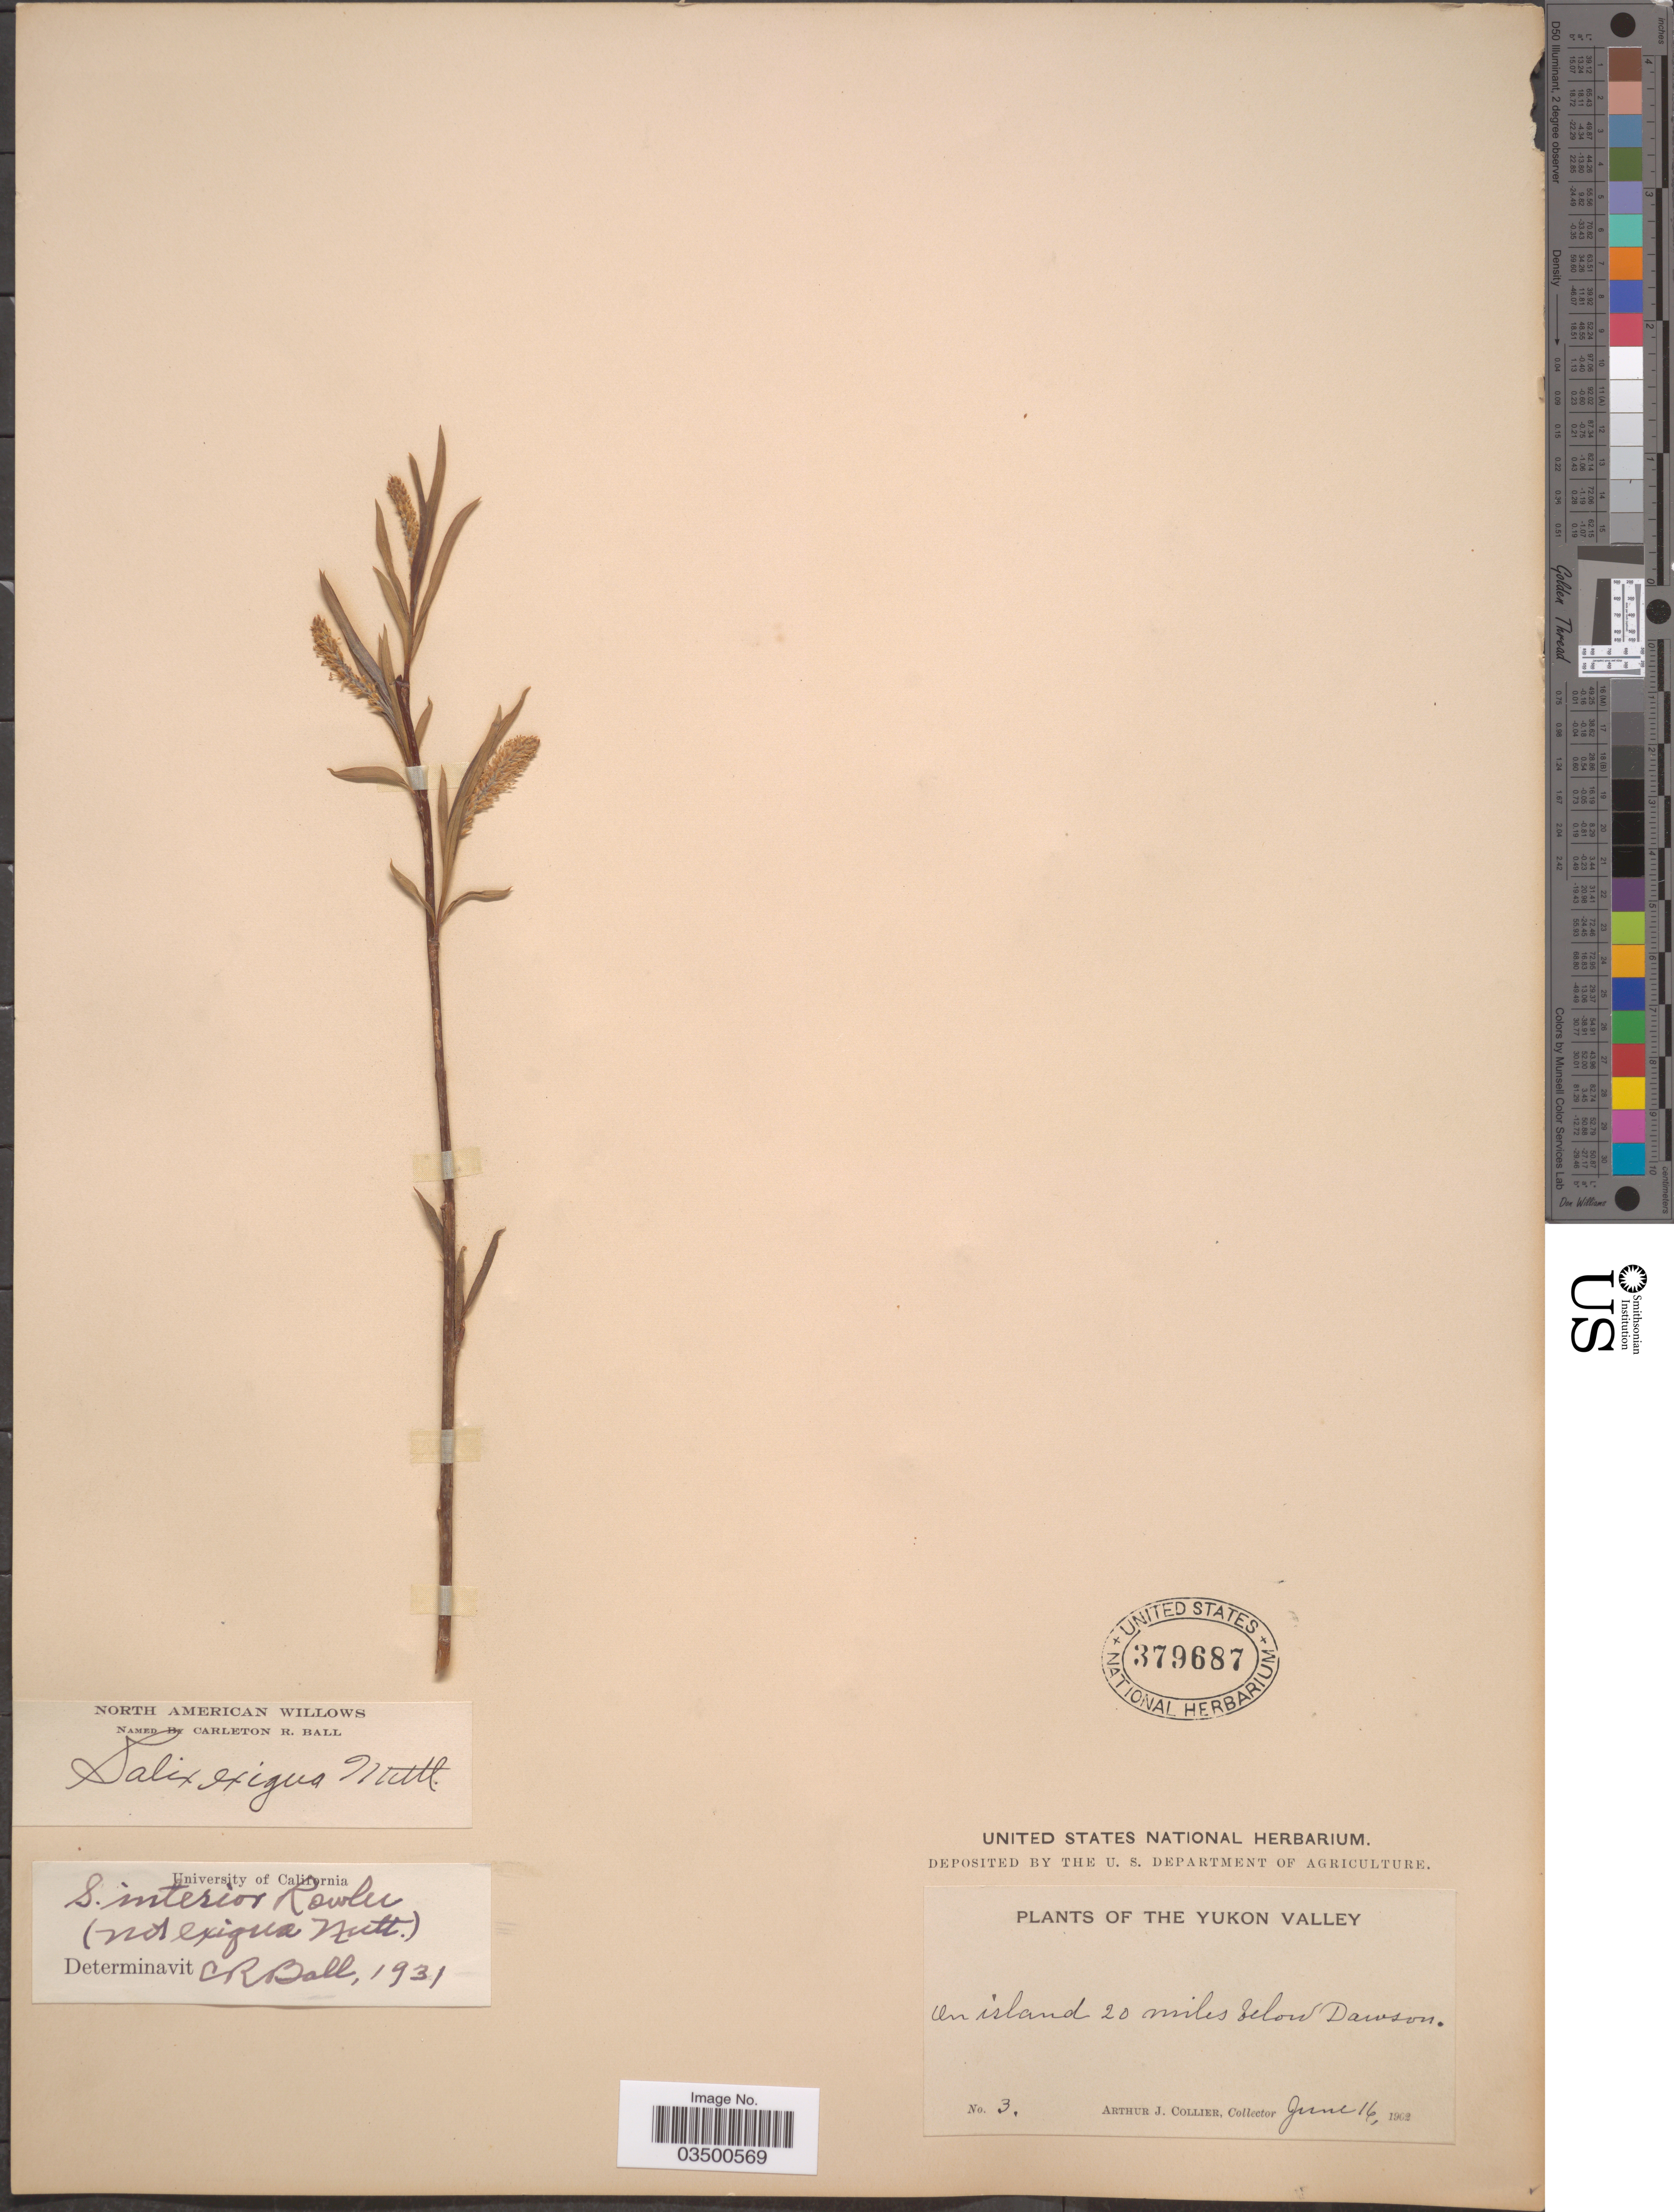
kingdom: Plantae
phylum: Tracheophyta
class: Magnoliopsida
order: Malpighiales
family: Salicaceae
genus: Salix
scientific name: Salix interior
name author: Rowlee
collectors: A. Collier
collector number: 3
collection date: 1902-06-16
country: Canada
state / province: Yukon Territory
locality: The Yukon Valley. On island 20 miles below Dawson.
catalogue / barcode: US 379687